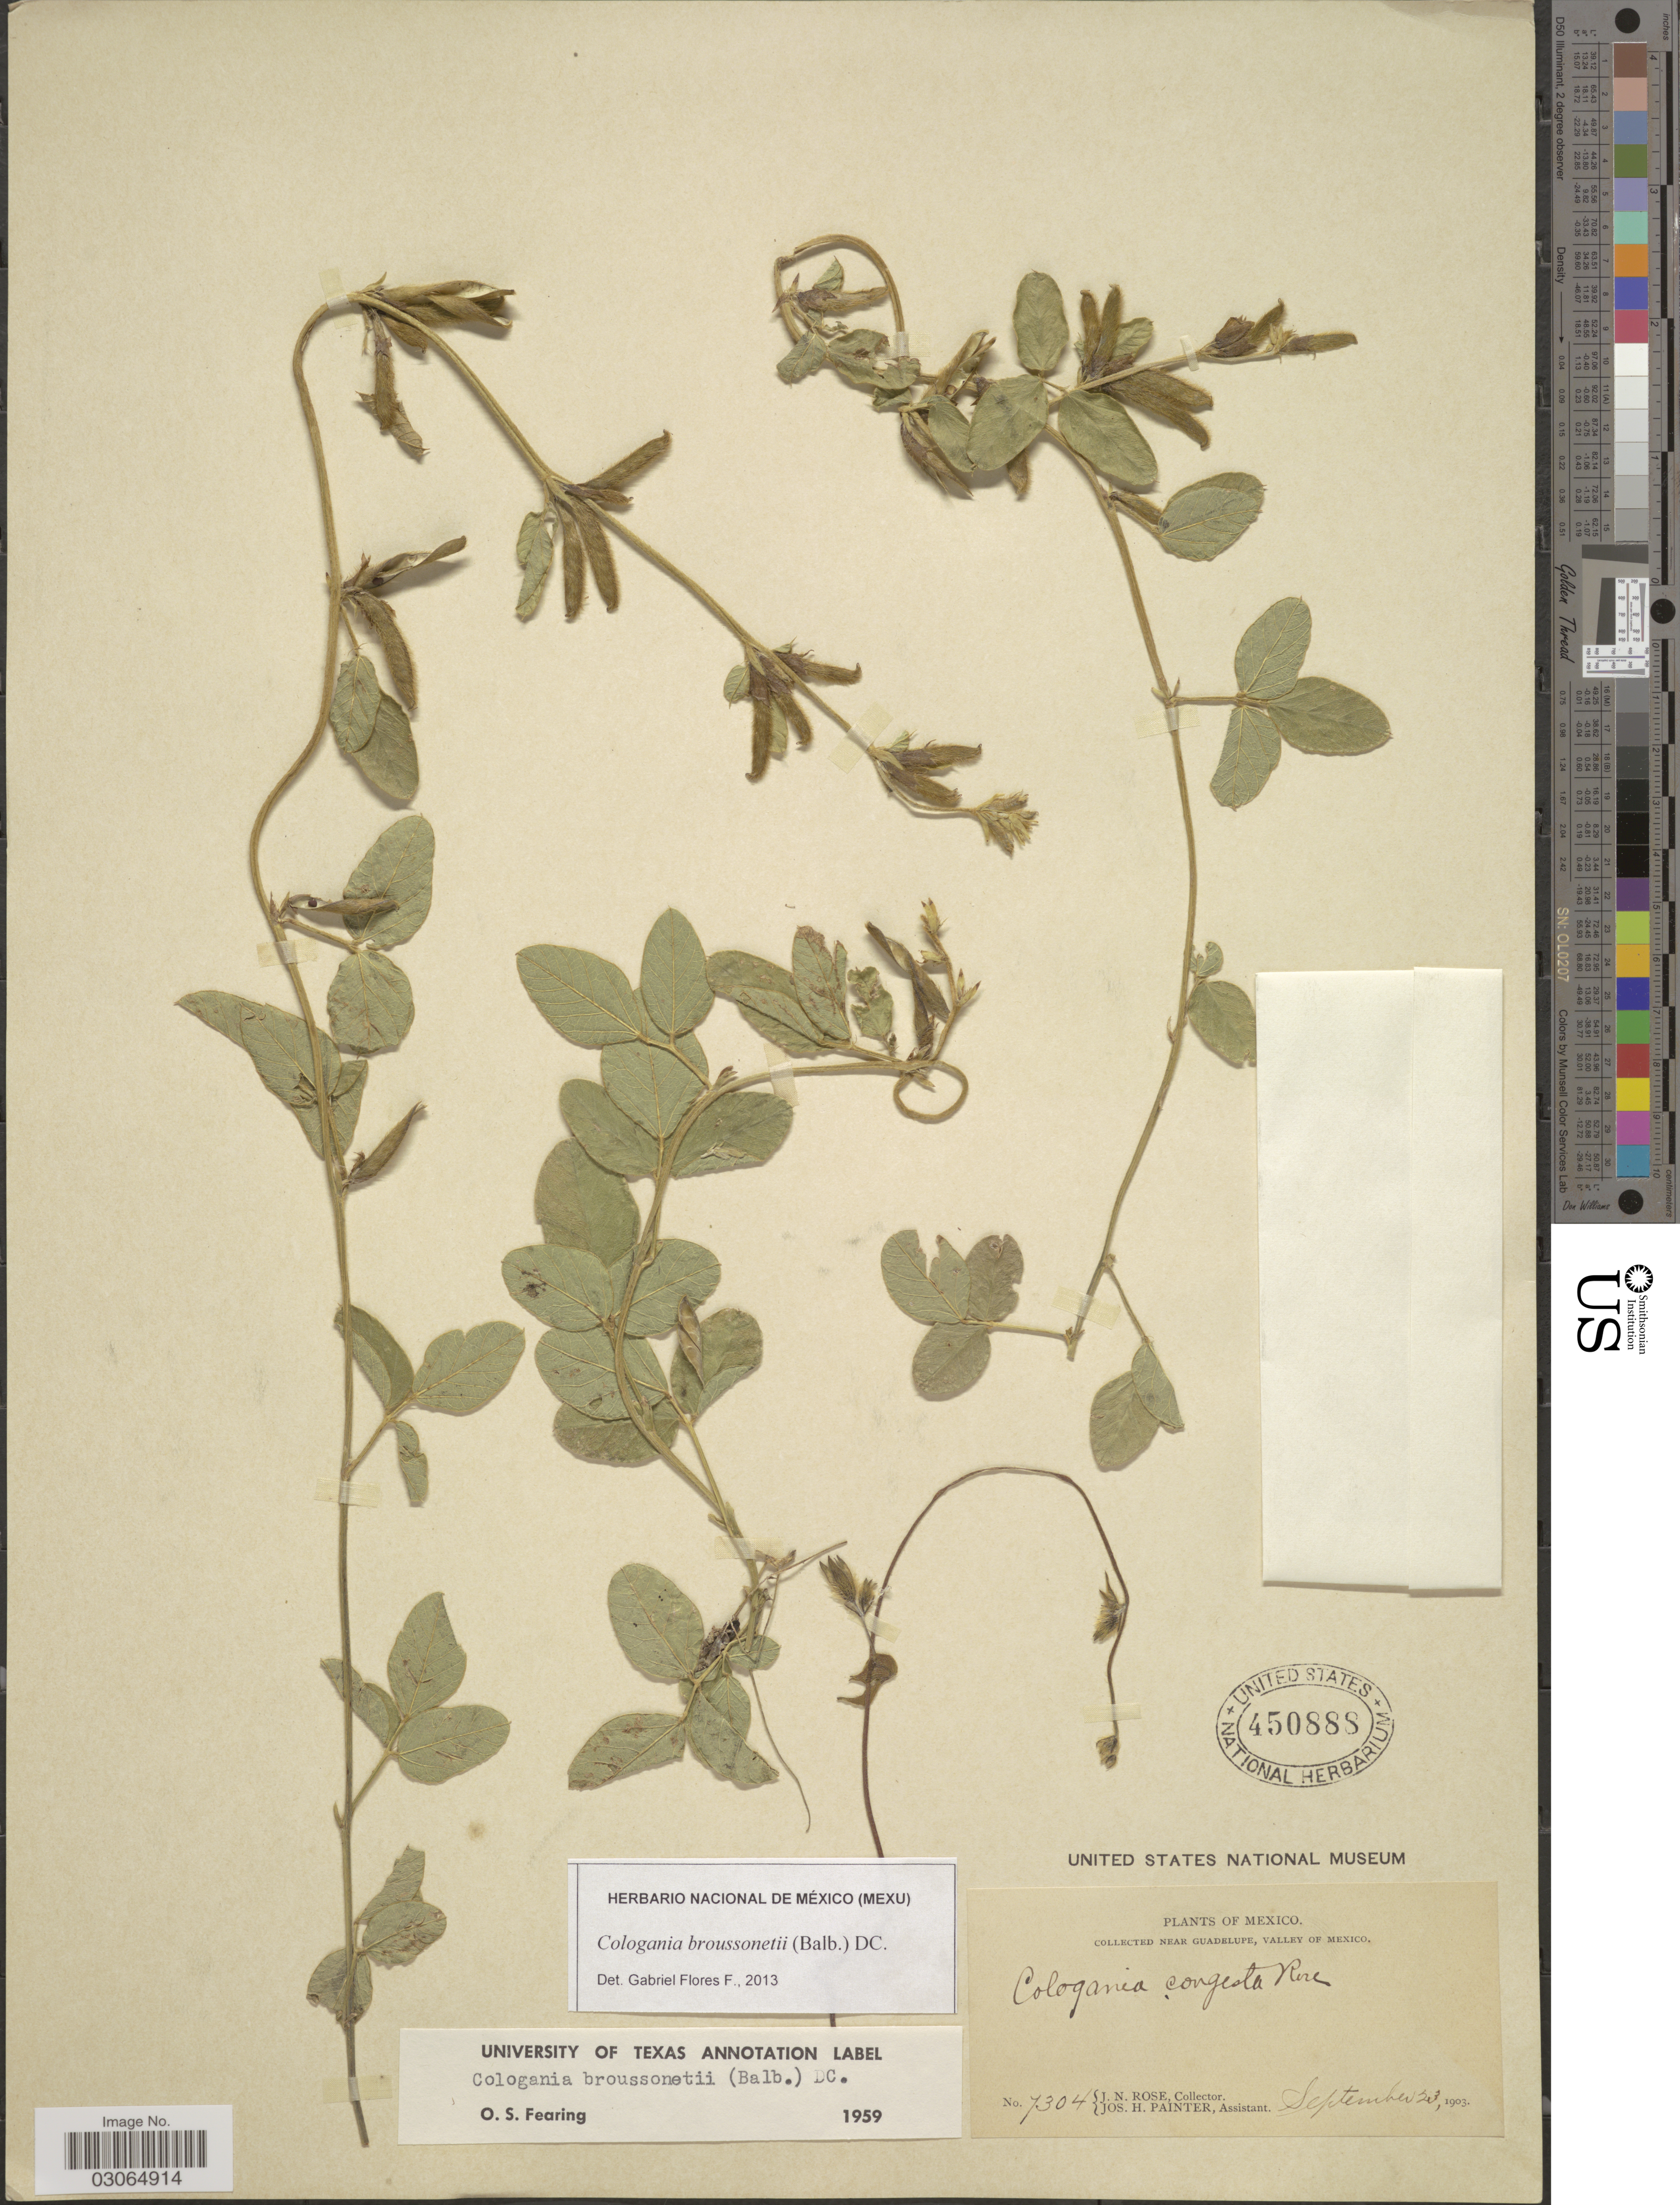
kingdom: Plantae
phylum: Tracheophyta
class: Magnoliopsida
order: Fabales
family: Fabaceae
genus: Cologania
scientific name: Cologania broussonetii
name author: (Balb.) DC.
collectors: J. N. Rose & J. H. Painter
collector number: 7304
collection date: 1903-09-23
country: Mexico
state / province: Baja California Norte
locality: Near Guadelupe, Valley of Mexico.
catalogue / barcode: US 450888